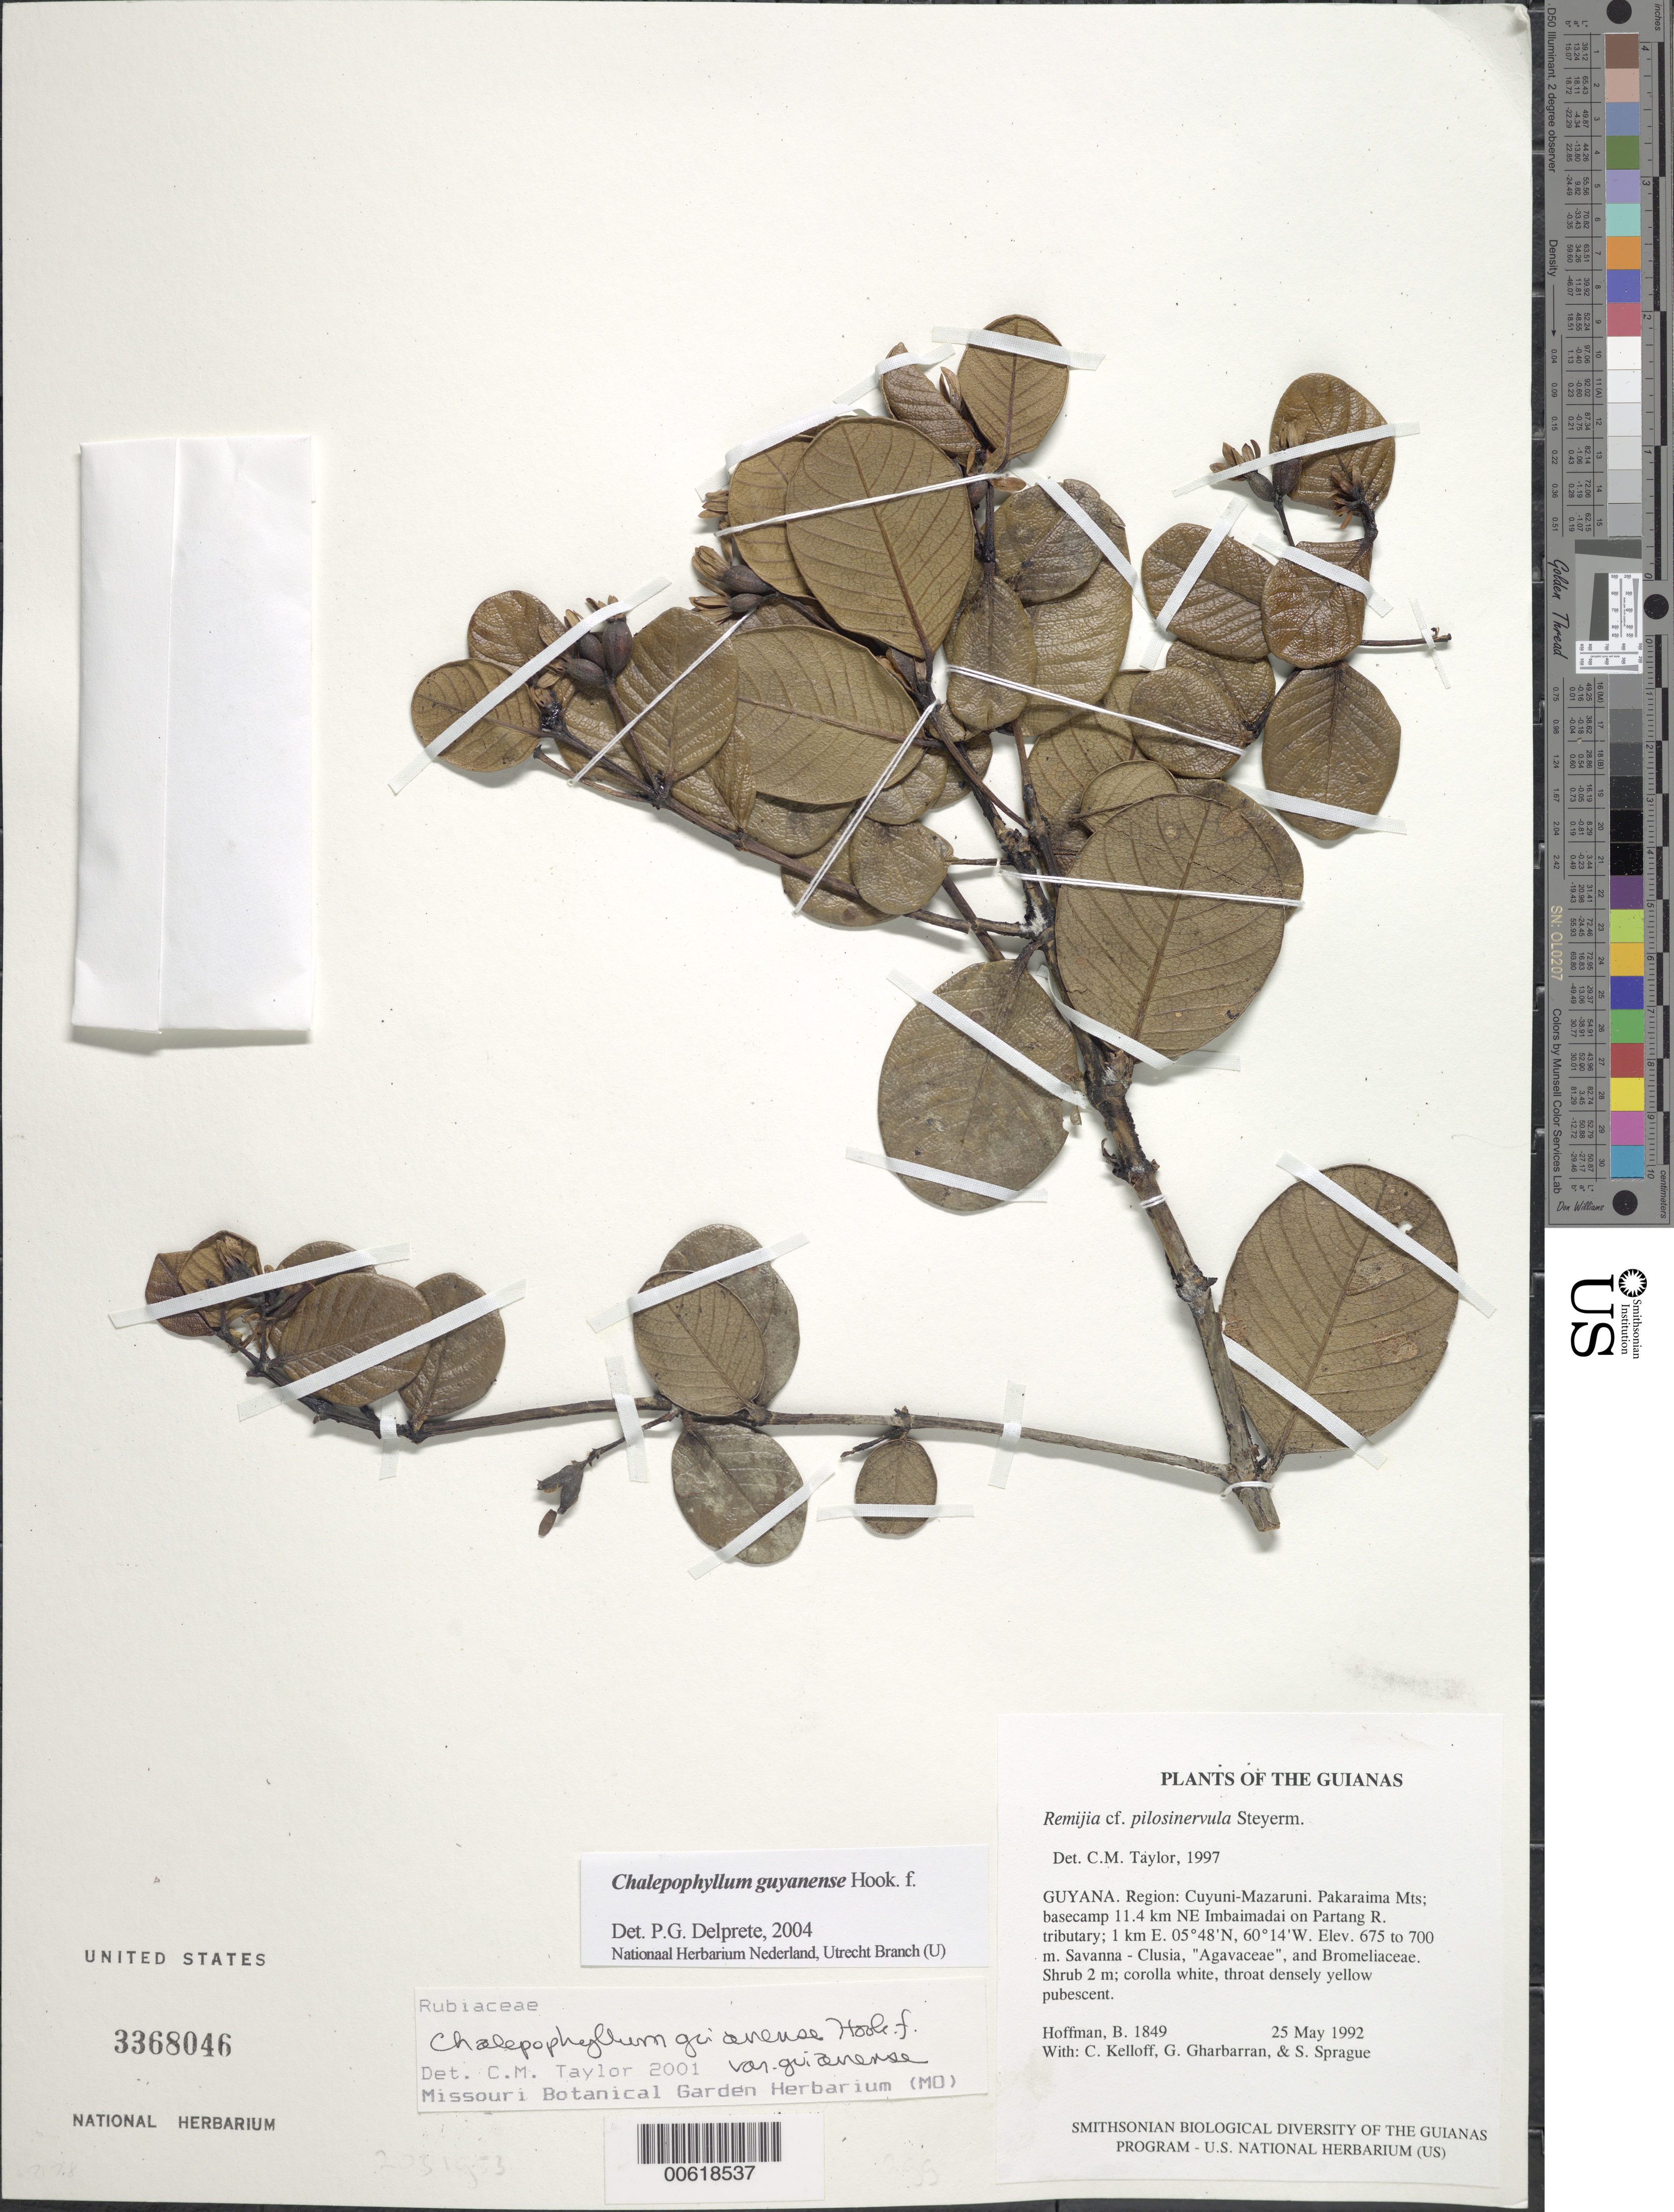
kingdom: Plantae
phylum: Tracheophyta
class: Magnoliopsida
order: Gentianales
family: Rubiaceae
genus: Chalepophyllum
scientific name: Chalepophyllum guianense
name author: Hook. f.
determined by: Taylor, Charlotte M.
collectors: B. Hoffman, C. L. Kelloff, G. Gharbarran & S. Sprague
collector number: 1849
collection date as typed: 25 May 1992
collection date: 1992-05-25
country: Guyana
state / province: Cuyuni-Mazaruni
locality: Pakaraima Mts; basecamp 11.4 km NE Imbaimadai on Partang River tributary; 1 km E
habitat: Savanna - Clusia, "Agavaceae", and Bromeliaceae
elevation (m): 675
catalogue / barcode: US 3368046